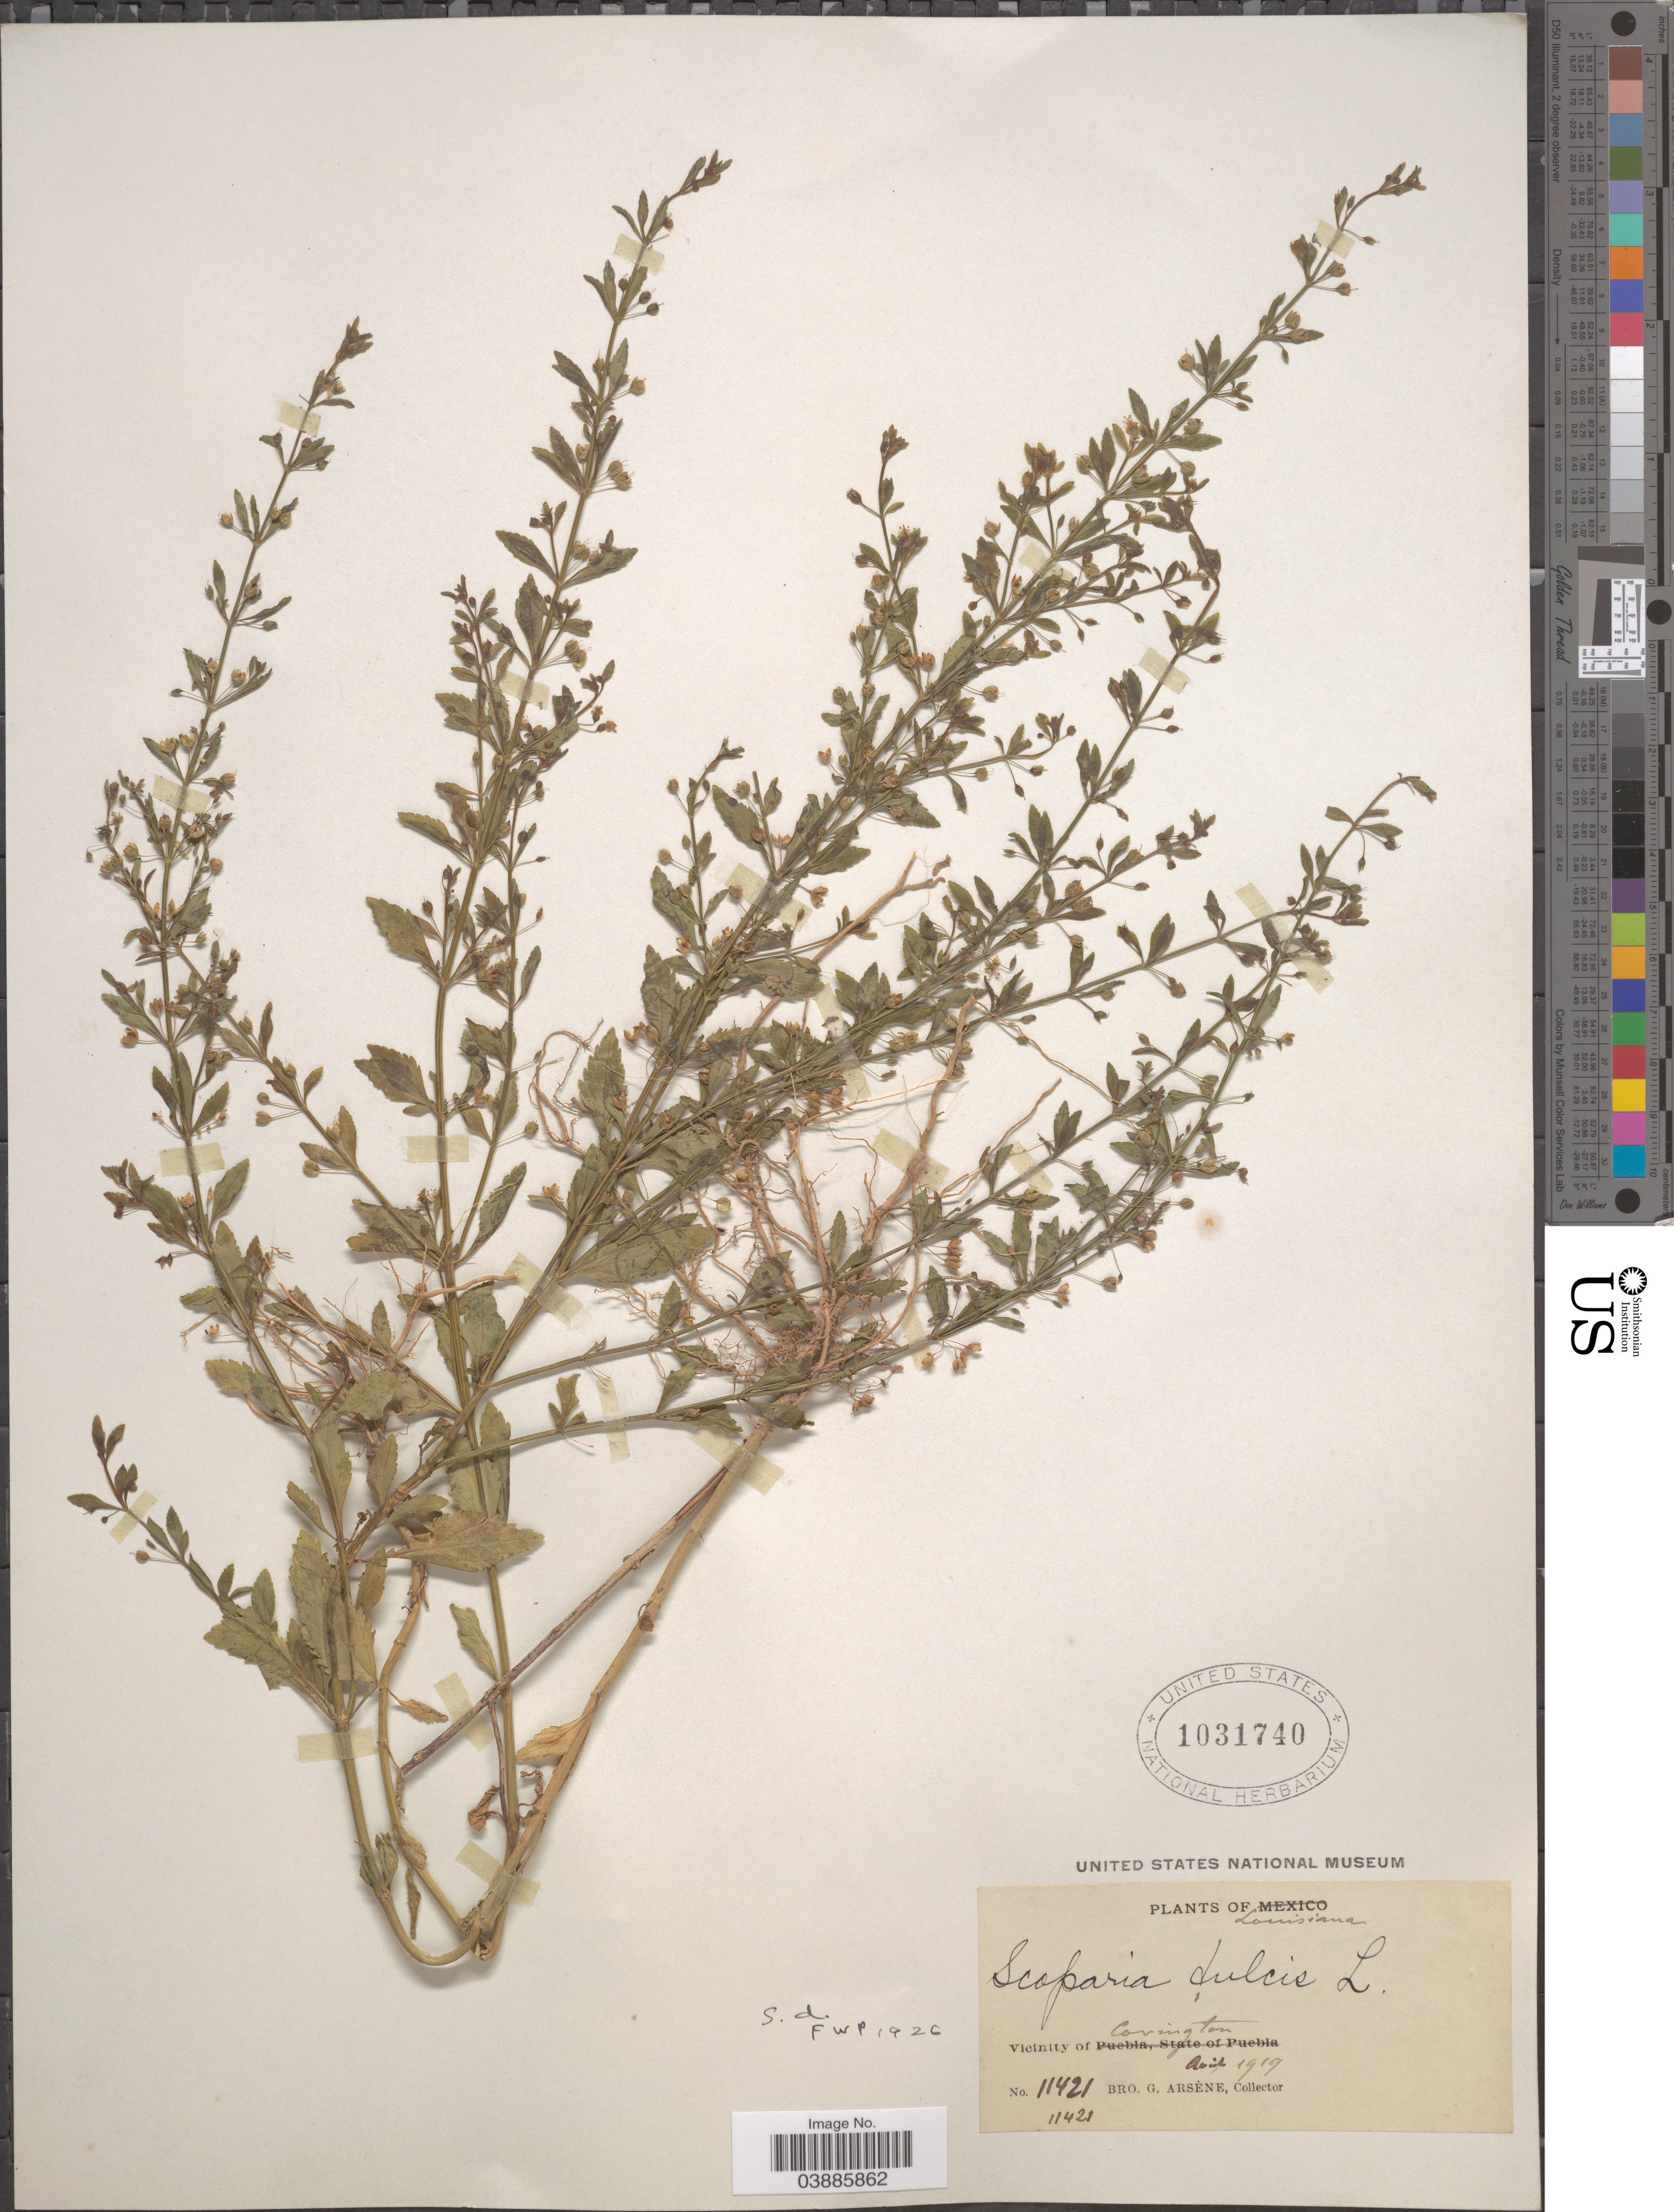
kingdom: Plantae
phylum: Tracheophyta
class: Magnoliopsida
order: Lamiales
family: Plantaginaceae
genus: Scoparia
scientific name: Scoparia dulcis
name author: L.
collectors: Bro. G. Arsène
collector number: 11421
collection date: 1919-08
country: United States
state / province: Louisiana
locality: Vicinity of Covington.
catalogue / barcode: US 1031740